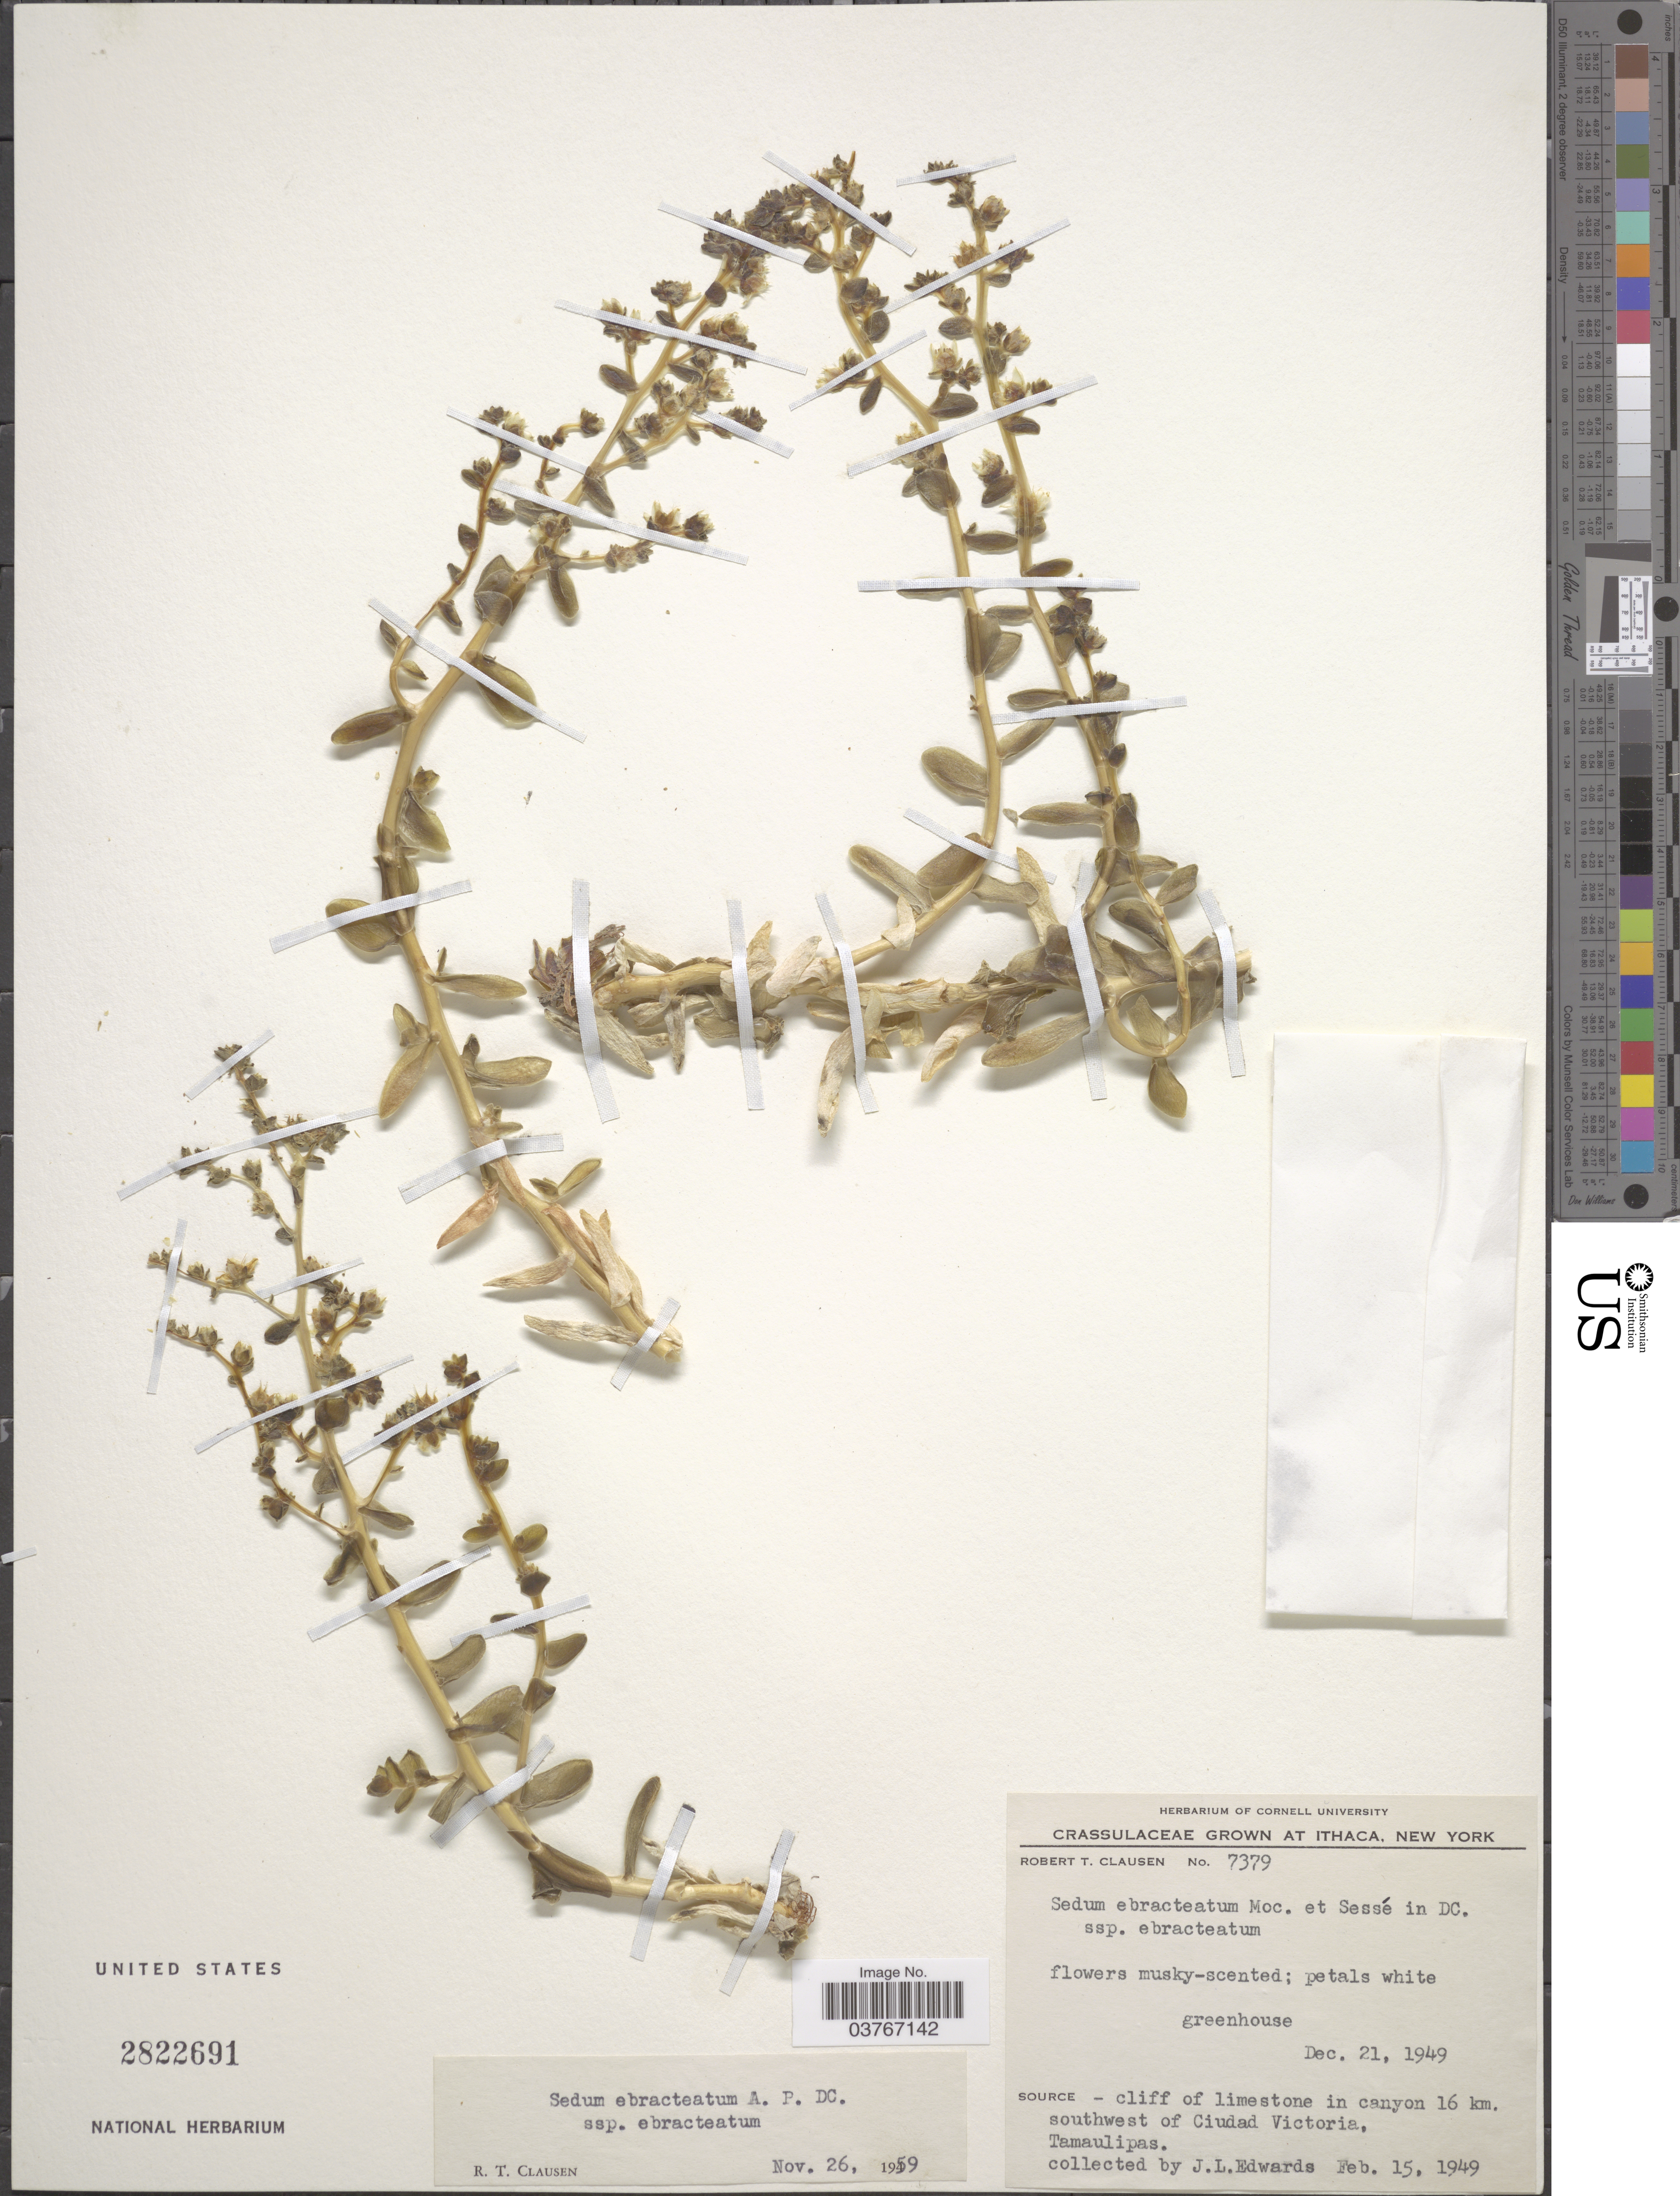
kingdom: Plantae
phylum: Tracheophyta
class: Magnoliopsida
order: Saxifragales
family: Crassulaceae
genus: Sedum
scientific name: Sedum ebracteatum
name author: Moc. & Sessé ex DC.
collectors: R. T. Clausen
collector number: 7379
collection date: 1949-12-21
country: United States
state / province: New York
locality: Grown at Ithaca, greenhouse.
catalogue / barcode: US 2822691